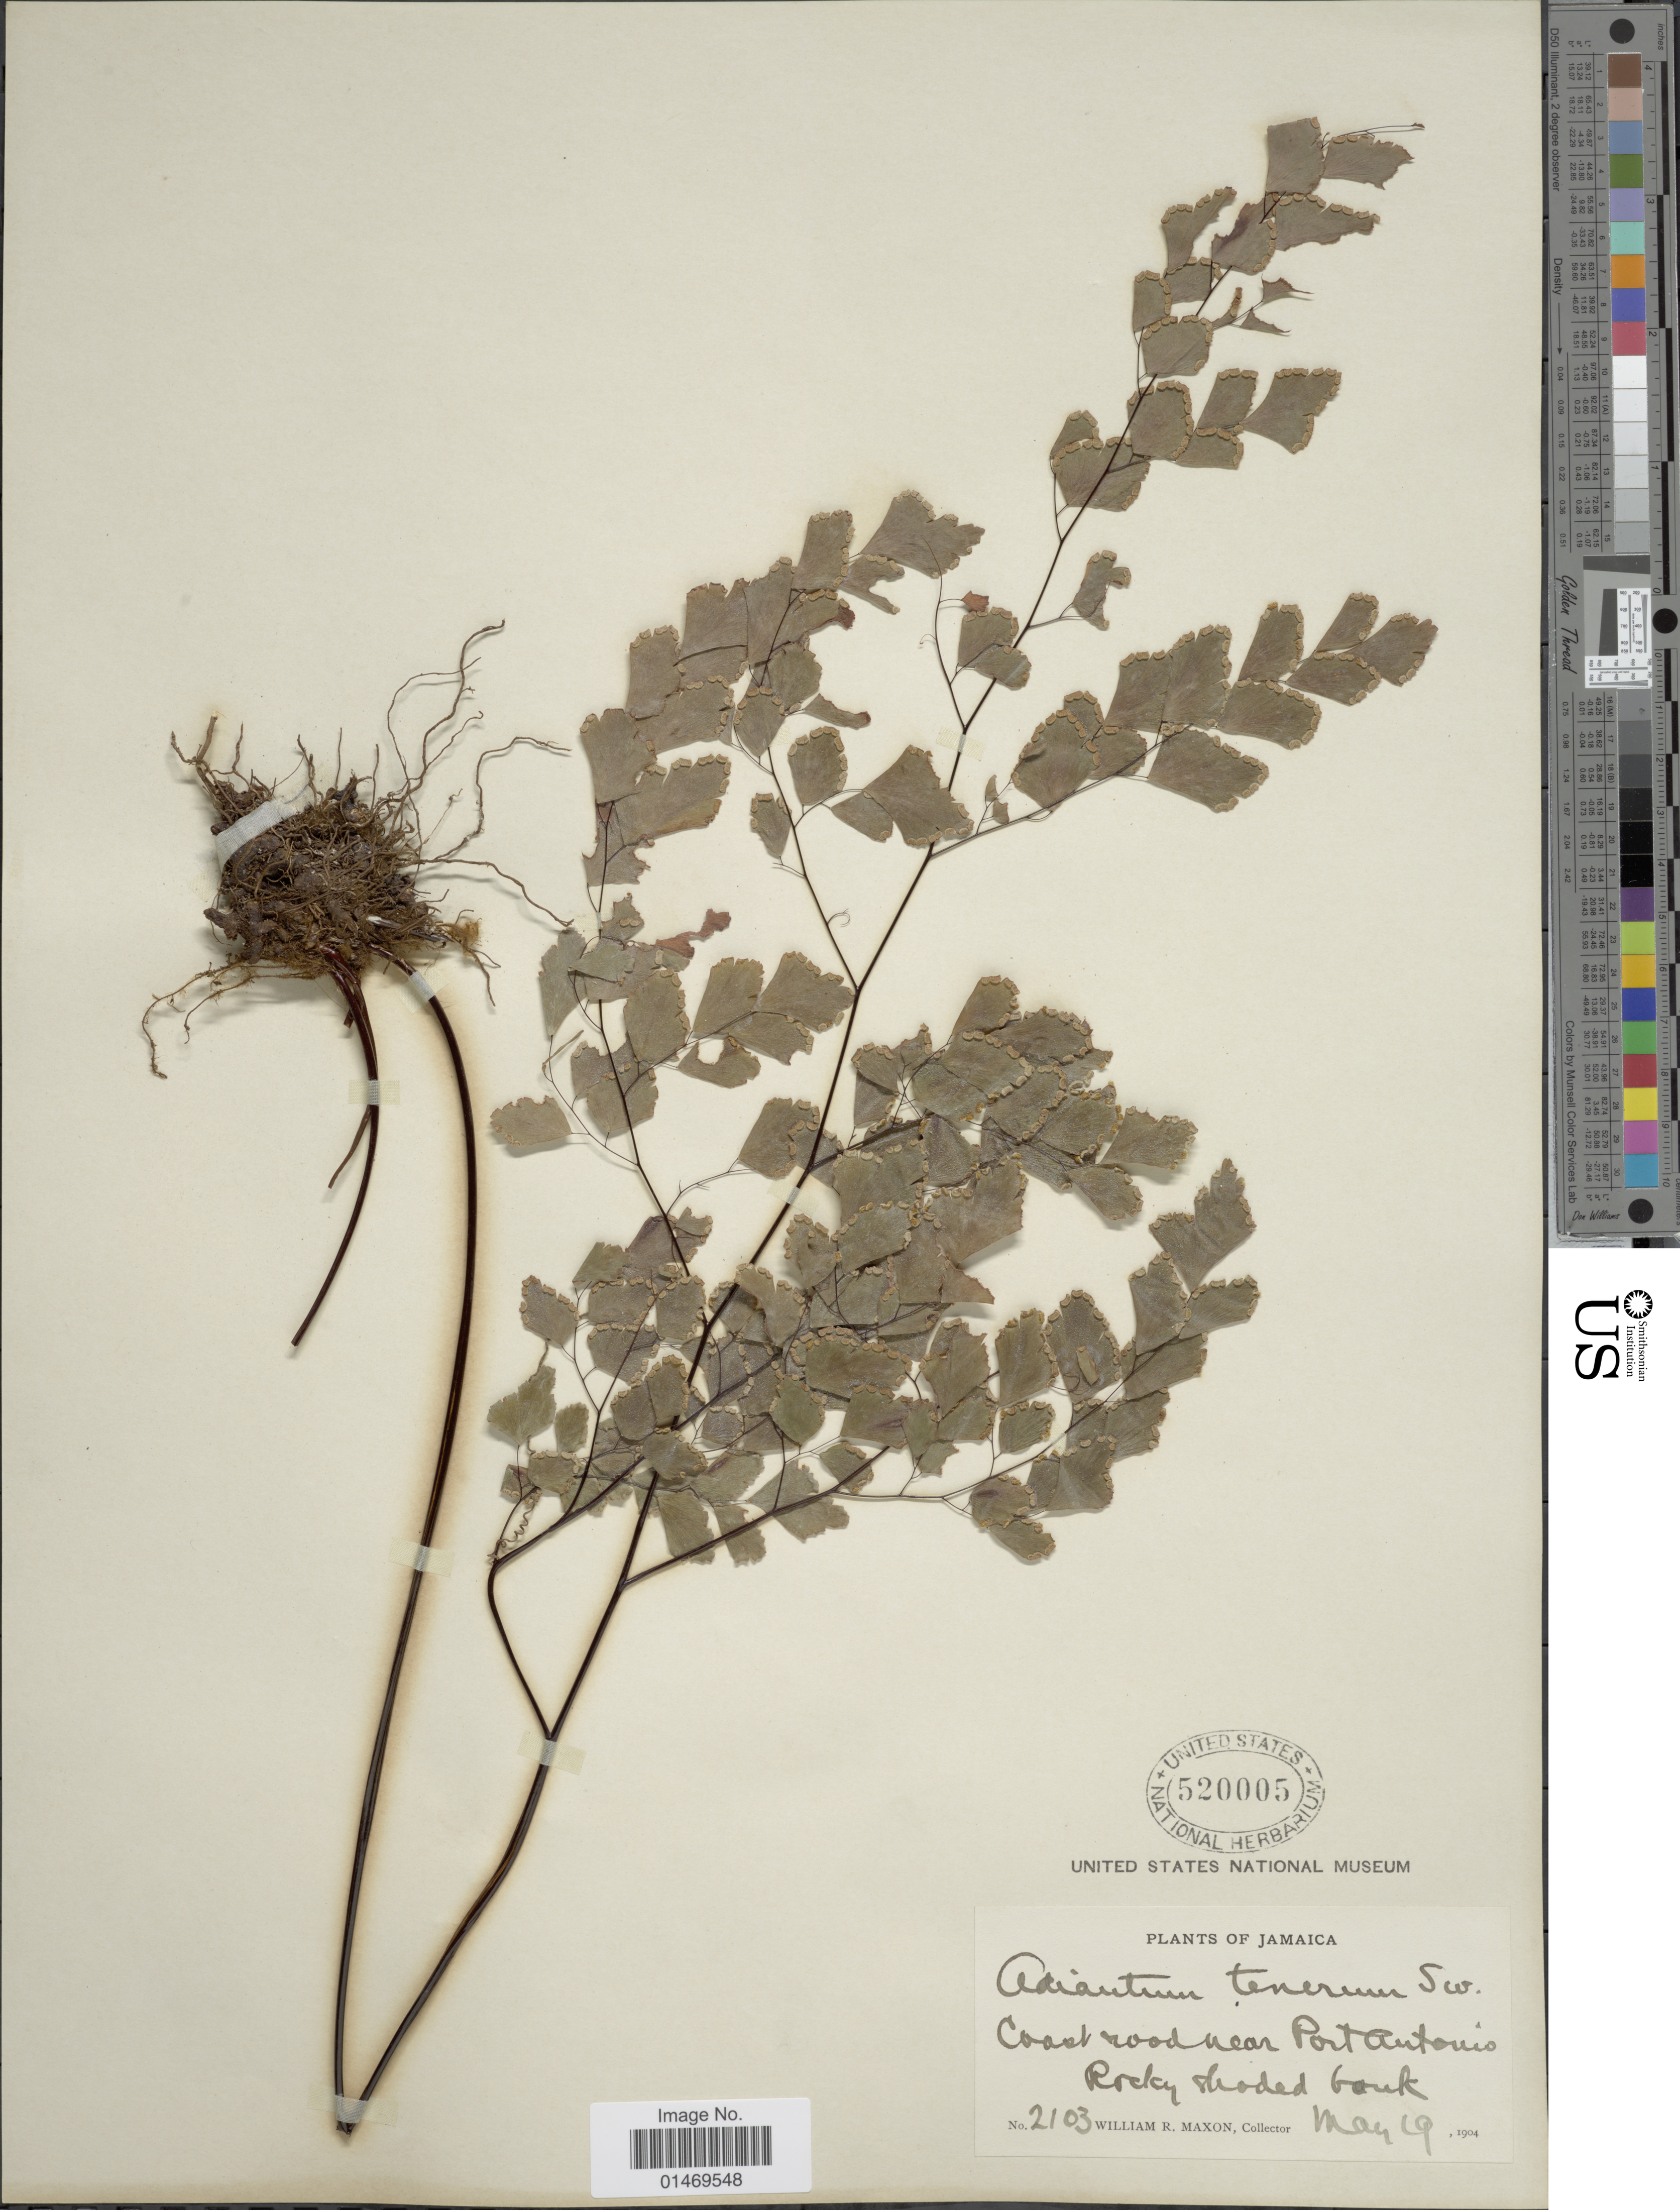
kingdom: Plantae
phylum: Tracheophyta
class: Polypodiopsida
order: Polypodiales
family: Pteridaceae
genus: Adiantum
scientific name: Adiantum tenerum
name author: Sw.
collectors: W. R. Maxon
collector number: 2103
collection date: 1904-05-19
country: Jamaica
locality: Coast Road near Port Antonio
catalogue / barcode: US 520005